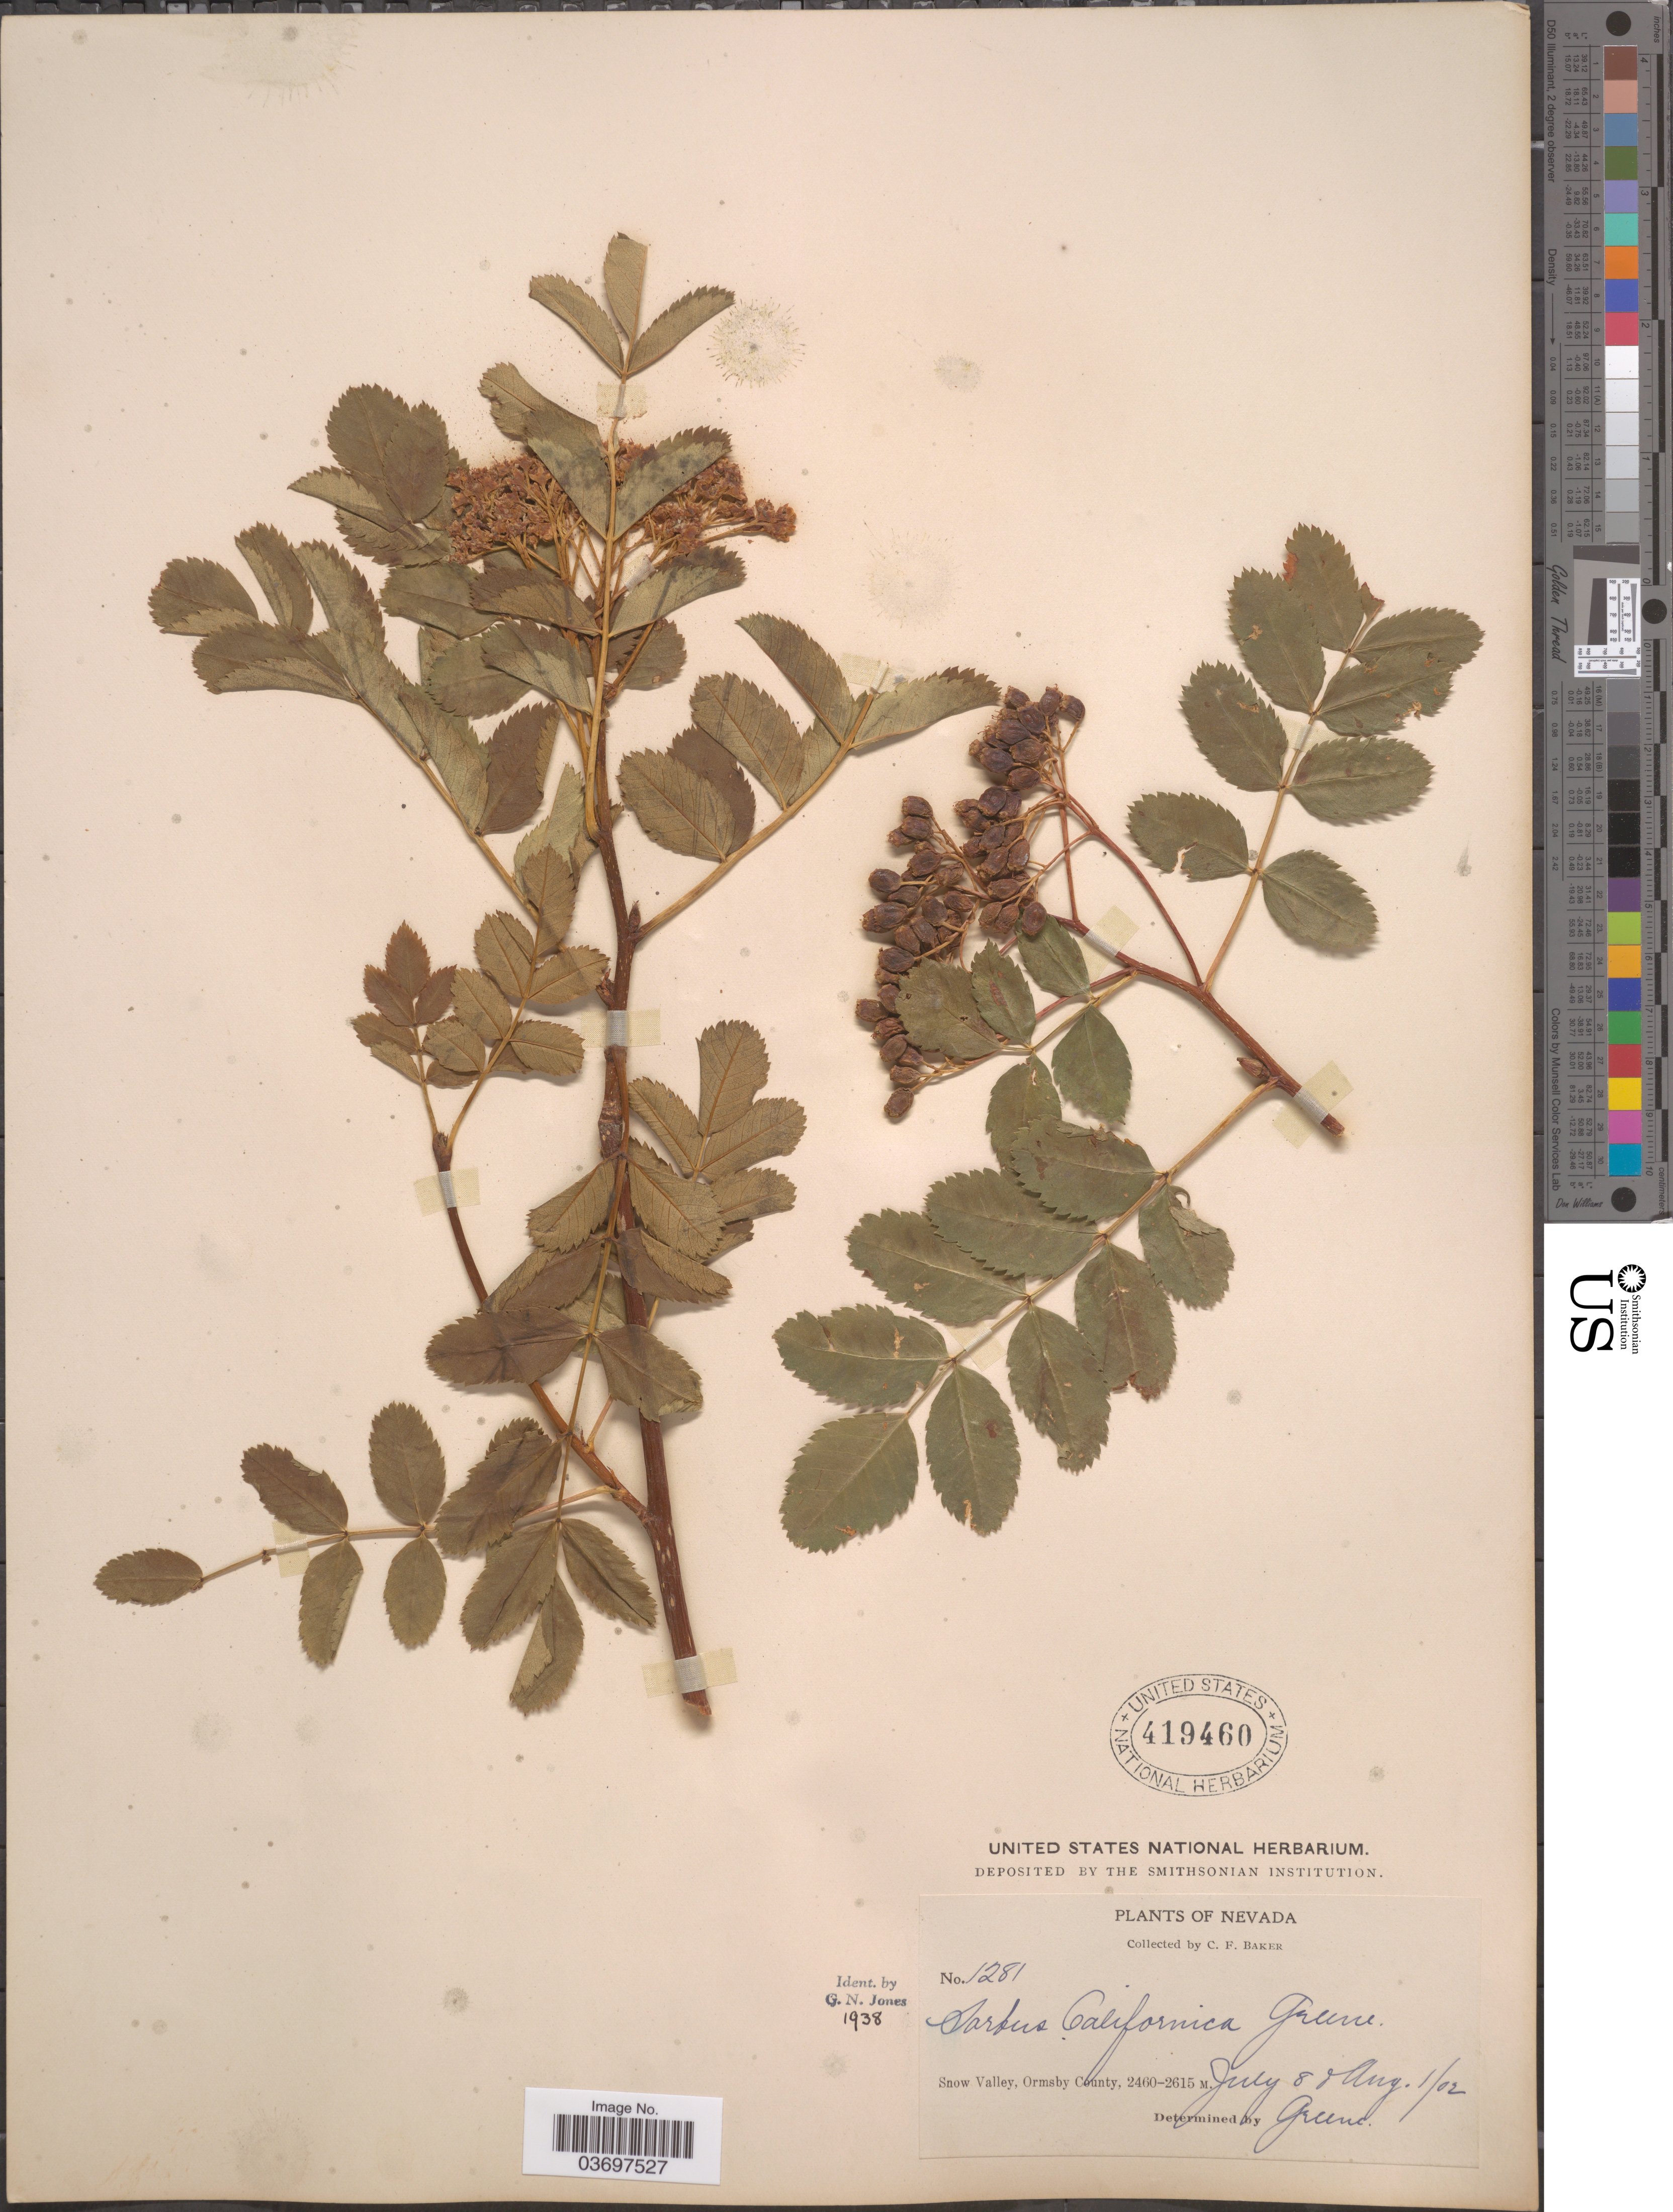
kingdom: Plantae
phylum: Tracheophyta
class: Magnoliopsida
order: Rosales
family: Rosaceae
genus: Sorbus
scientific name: Sorbus californica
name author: Greene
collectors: C. F. Baker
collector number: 1281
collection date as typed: Transcribed d/m/y: 8/7/2 to 1/8/2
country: United States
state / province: Nevada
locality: Snow Valley, Ormsby County.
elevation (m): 2460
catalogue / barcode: US 419460